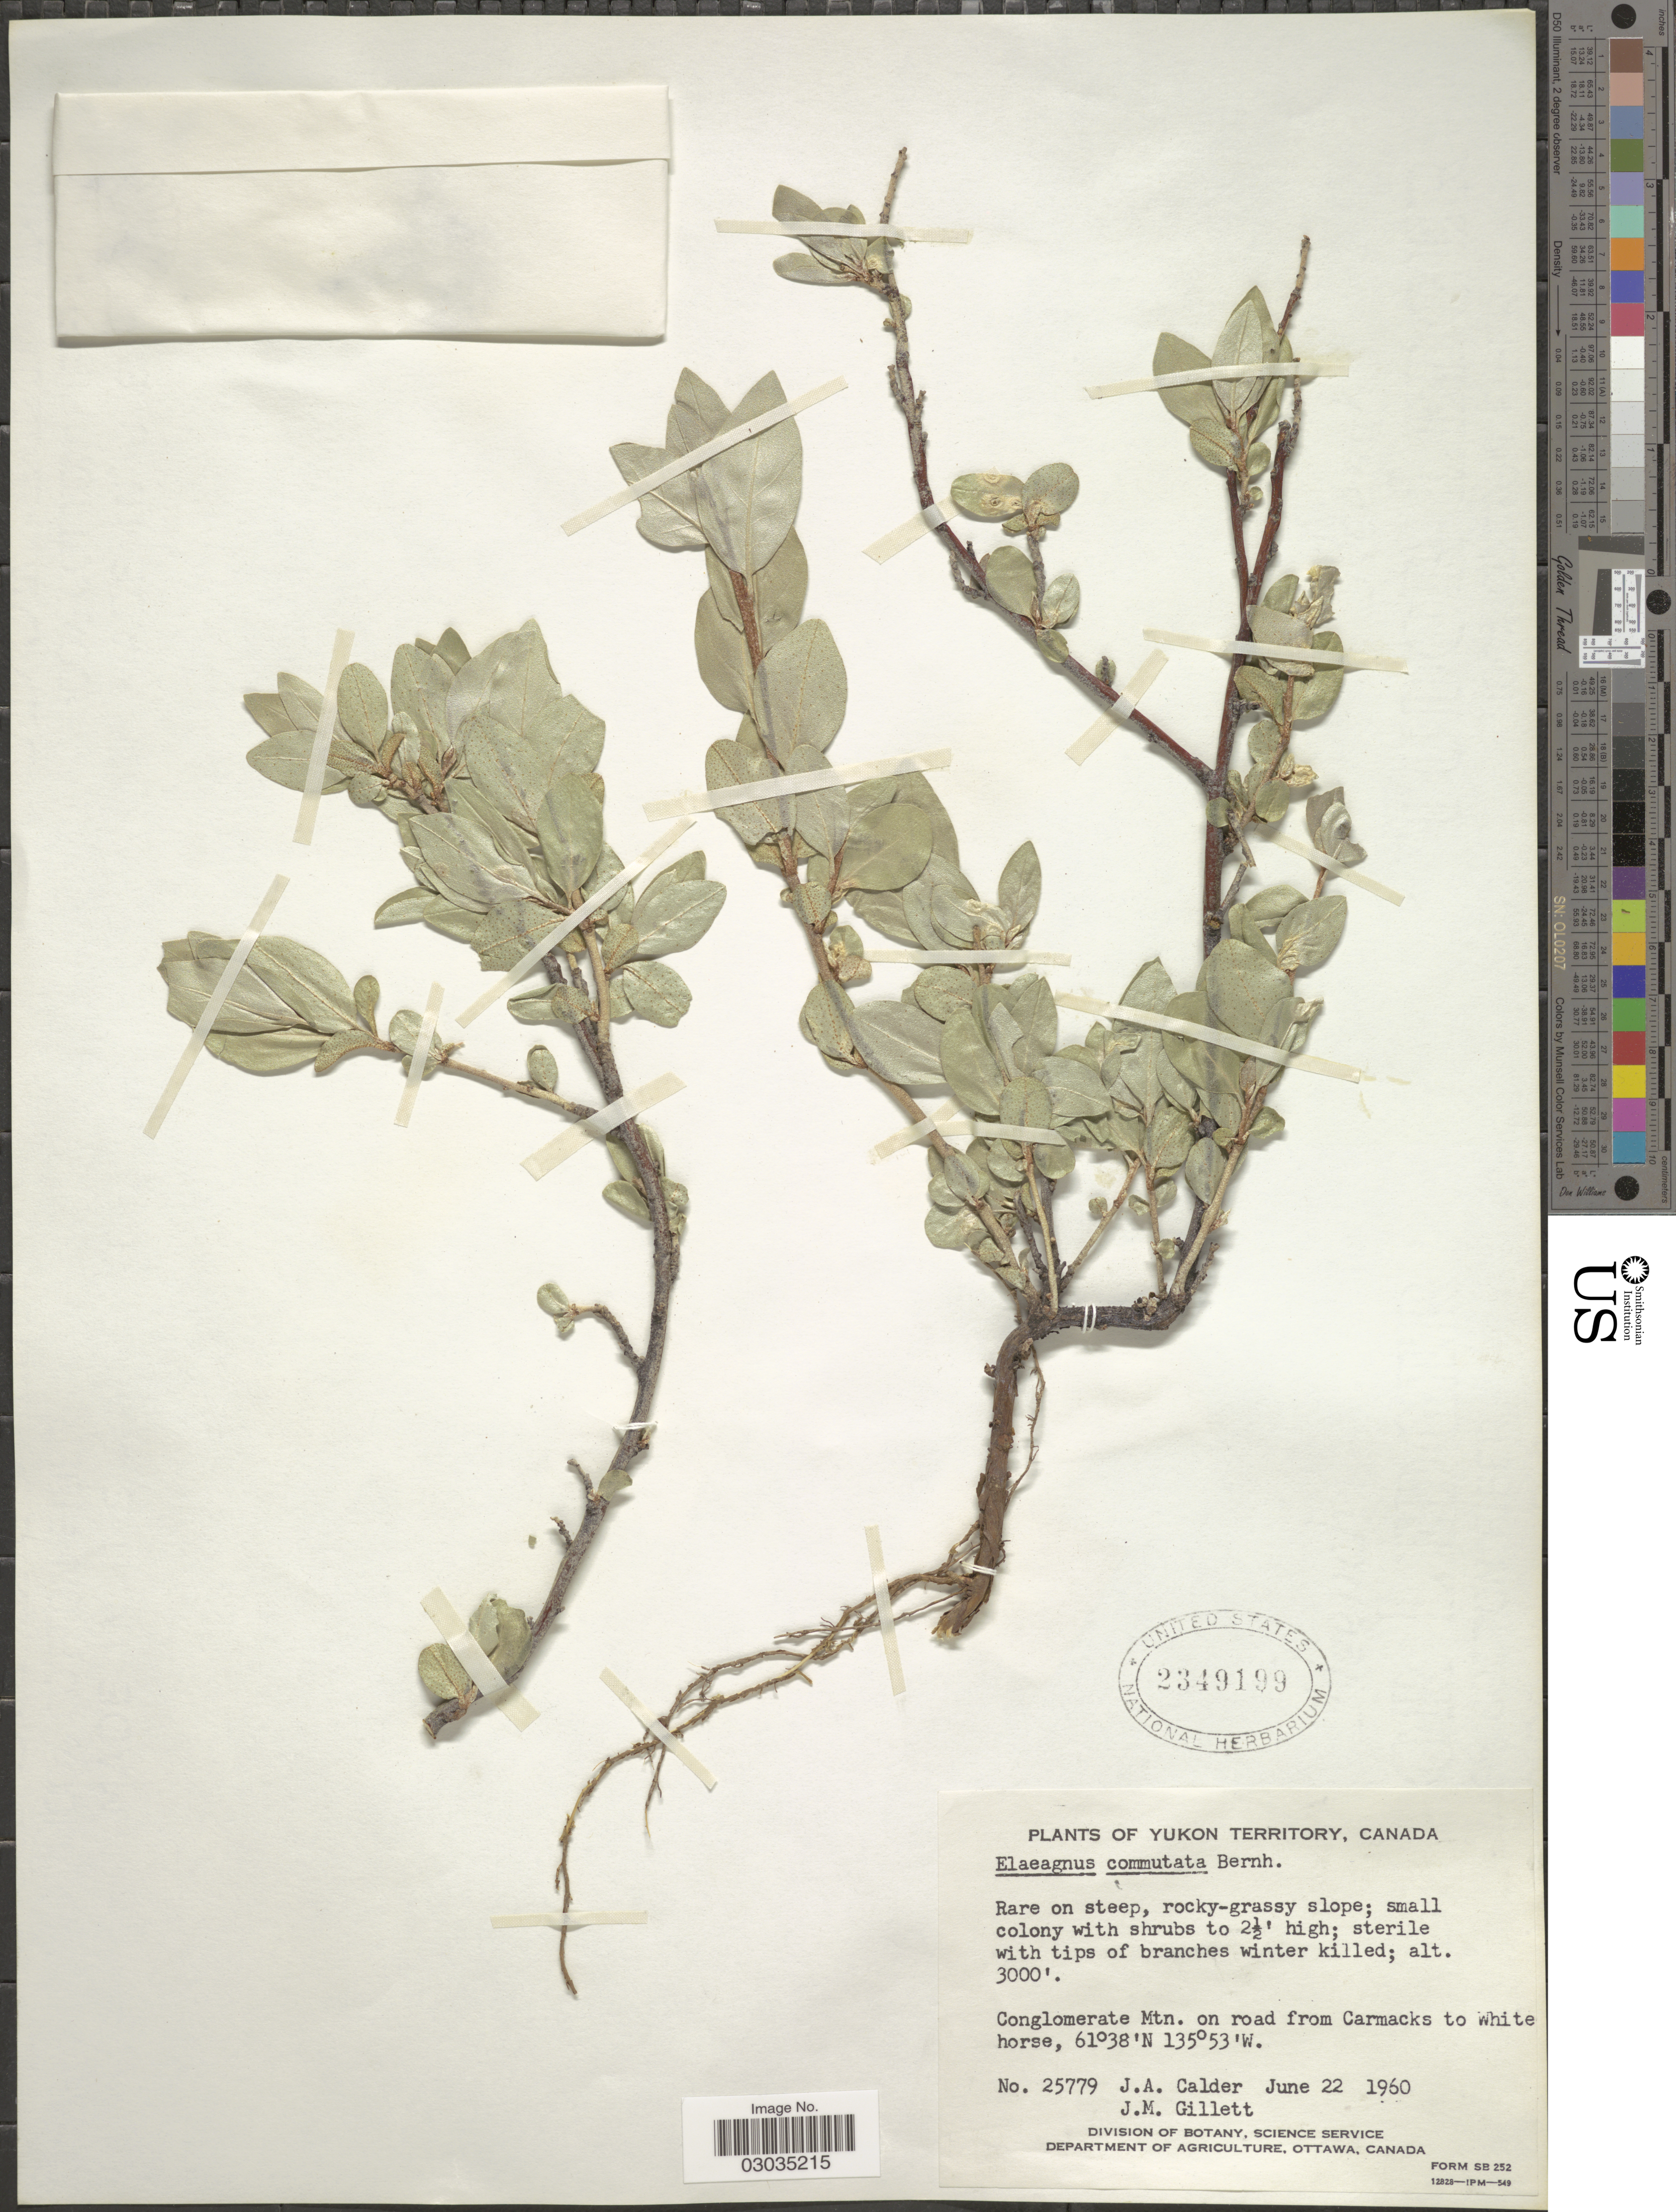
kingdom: Plantae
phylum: Tracheophyta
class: Magnoliopsida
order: Rosales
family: Elaeagnaceae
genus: Elaeagnus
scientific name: Elaeagnus commutata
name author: Bernh. ex Rydb.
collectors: J. A. Calder & J. M. Gillett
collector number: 25779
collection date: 1960-06-22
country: Canada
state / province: Yukon Territory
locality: Conglomerate Mtn., on road from Carmacks to White horse.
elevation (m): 914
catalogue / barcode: US 2349199